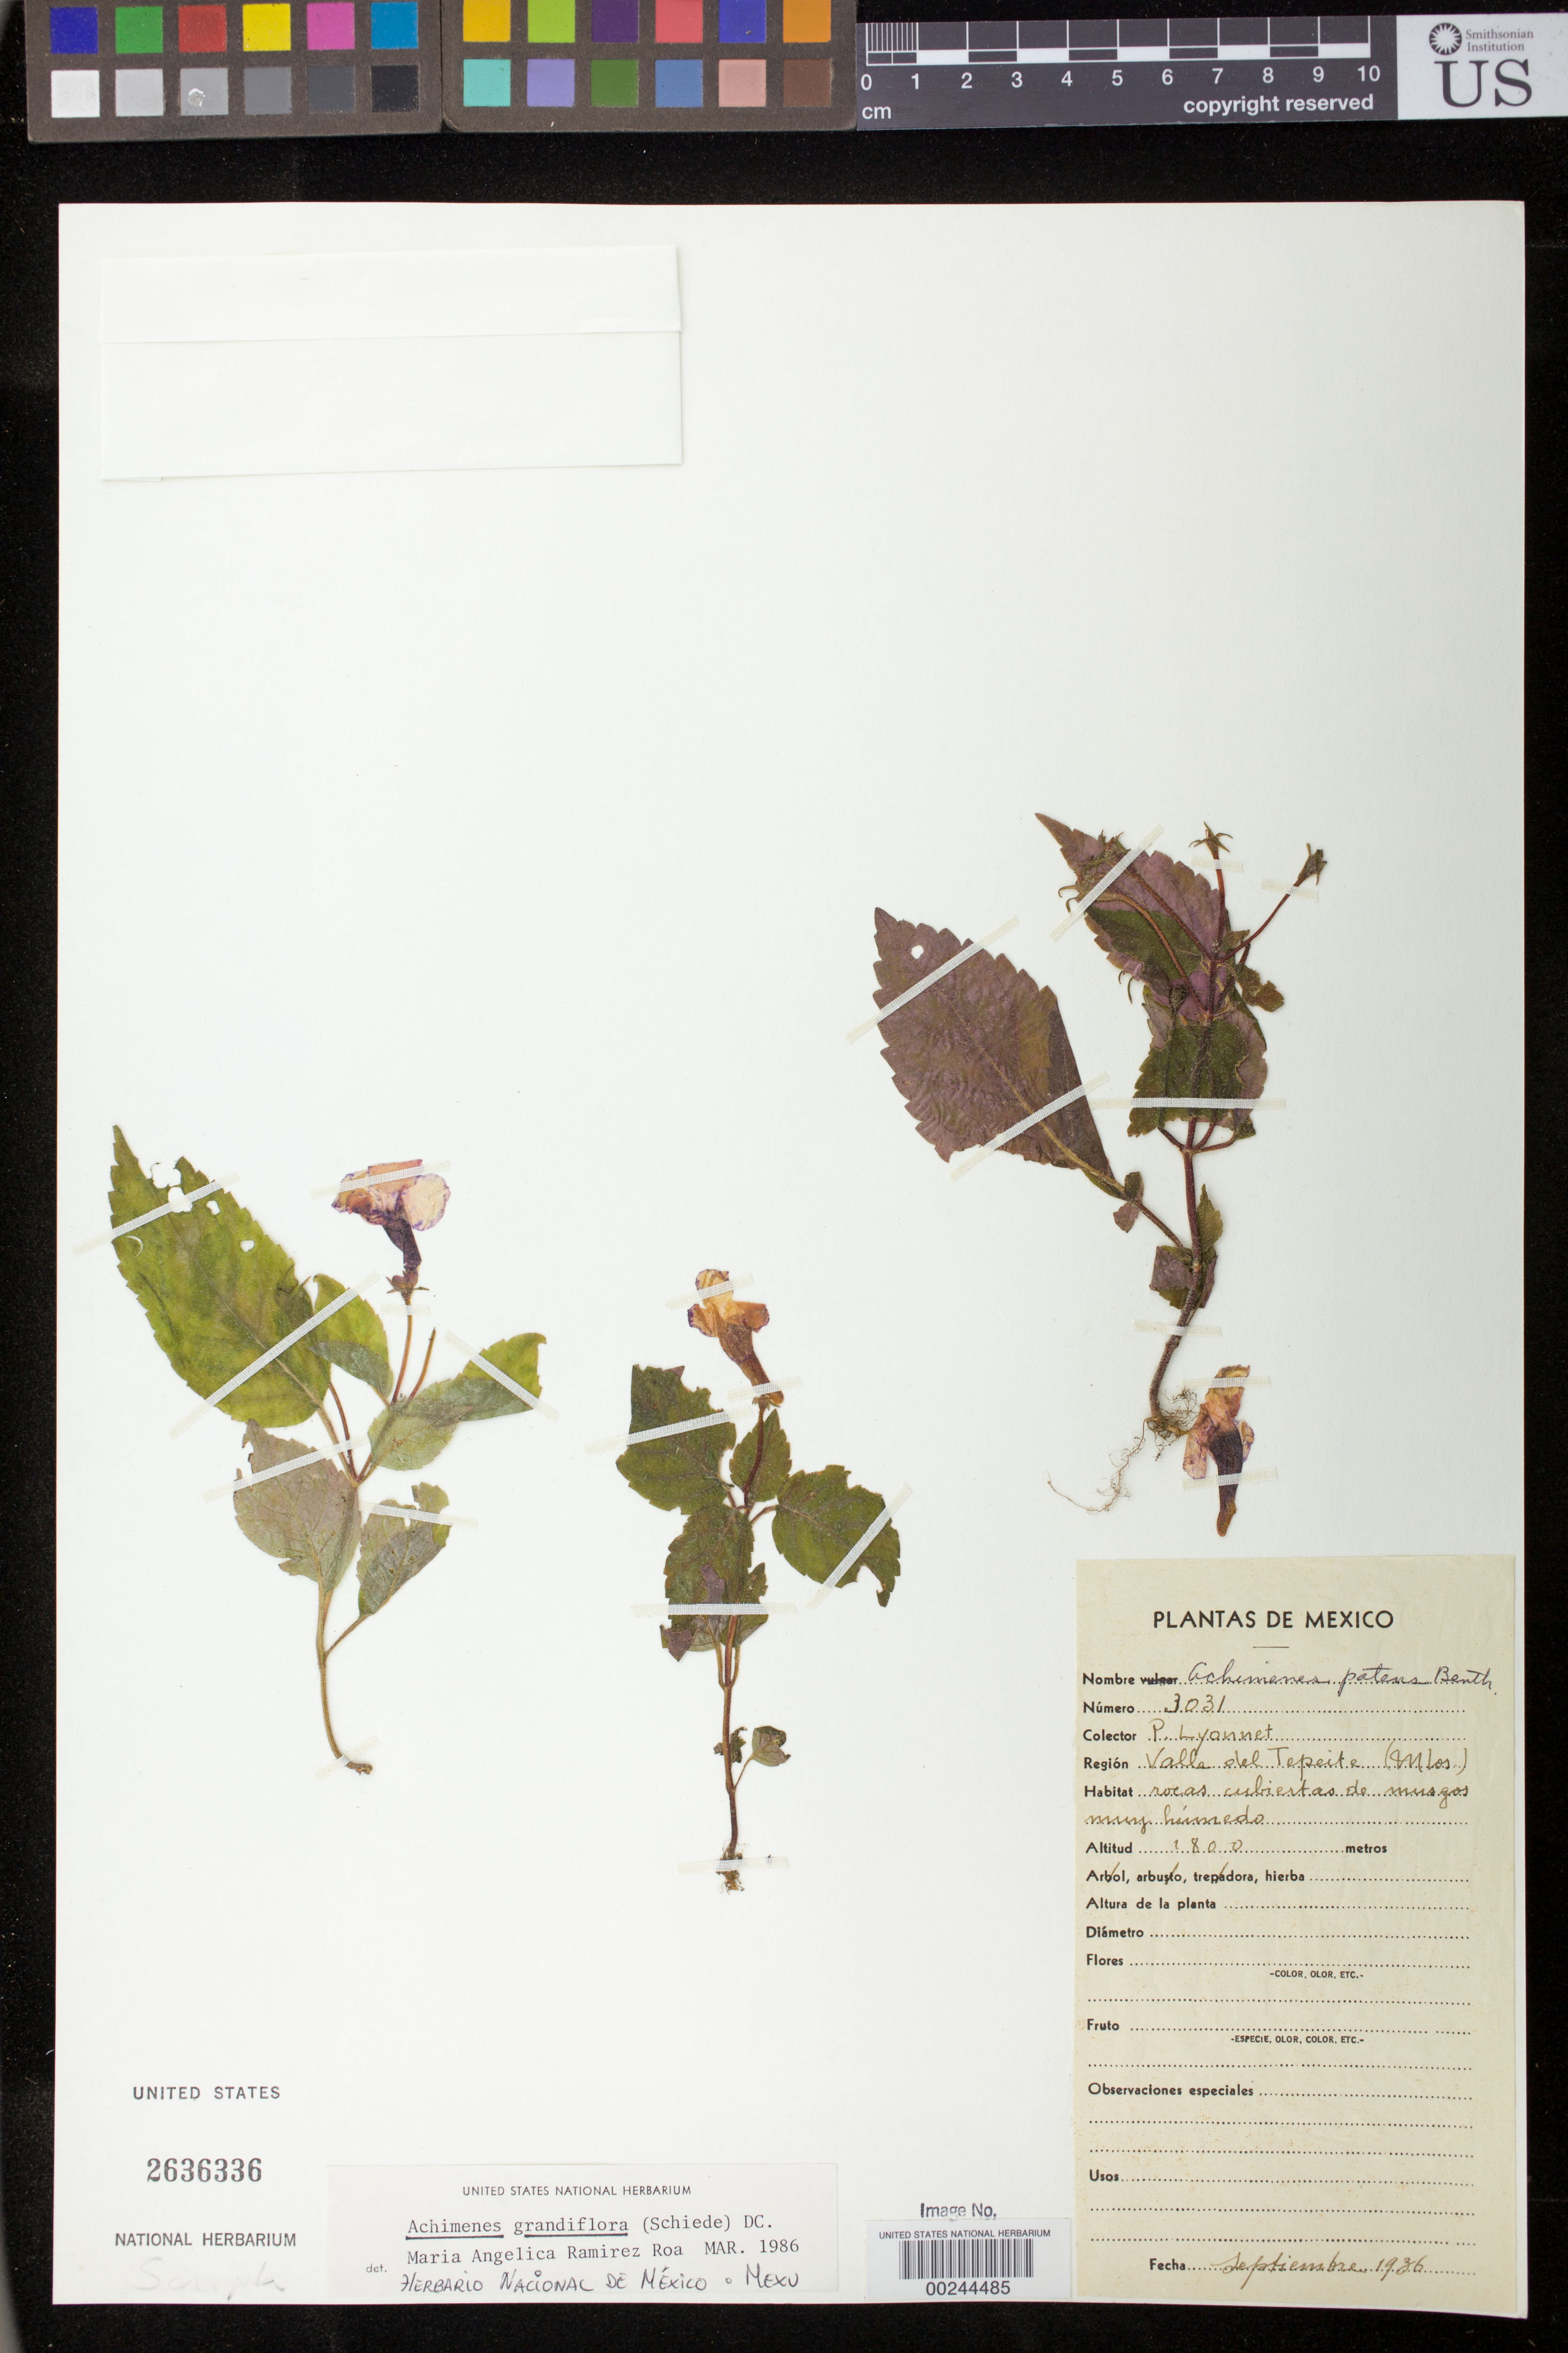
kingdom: Plantae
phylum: Tracheophyta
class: Magnoliopsida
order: Lamiales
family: Gesneriaceae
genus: Achimenes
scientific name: Achimenes grandiflora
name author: (Schiede) DC.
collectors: P. Lyonnet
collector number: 3031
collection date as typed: Sep 1936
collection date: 1936-09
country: Mexico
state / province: Morelos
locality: Valle del Tepeite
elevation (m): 800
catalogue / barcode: US 2636336